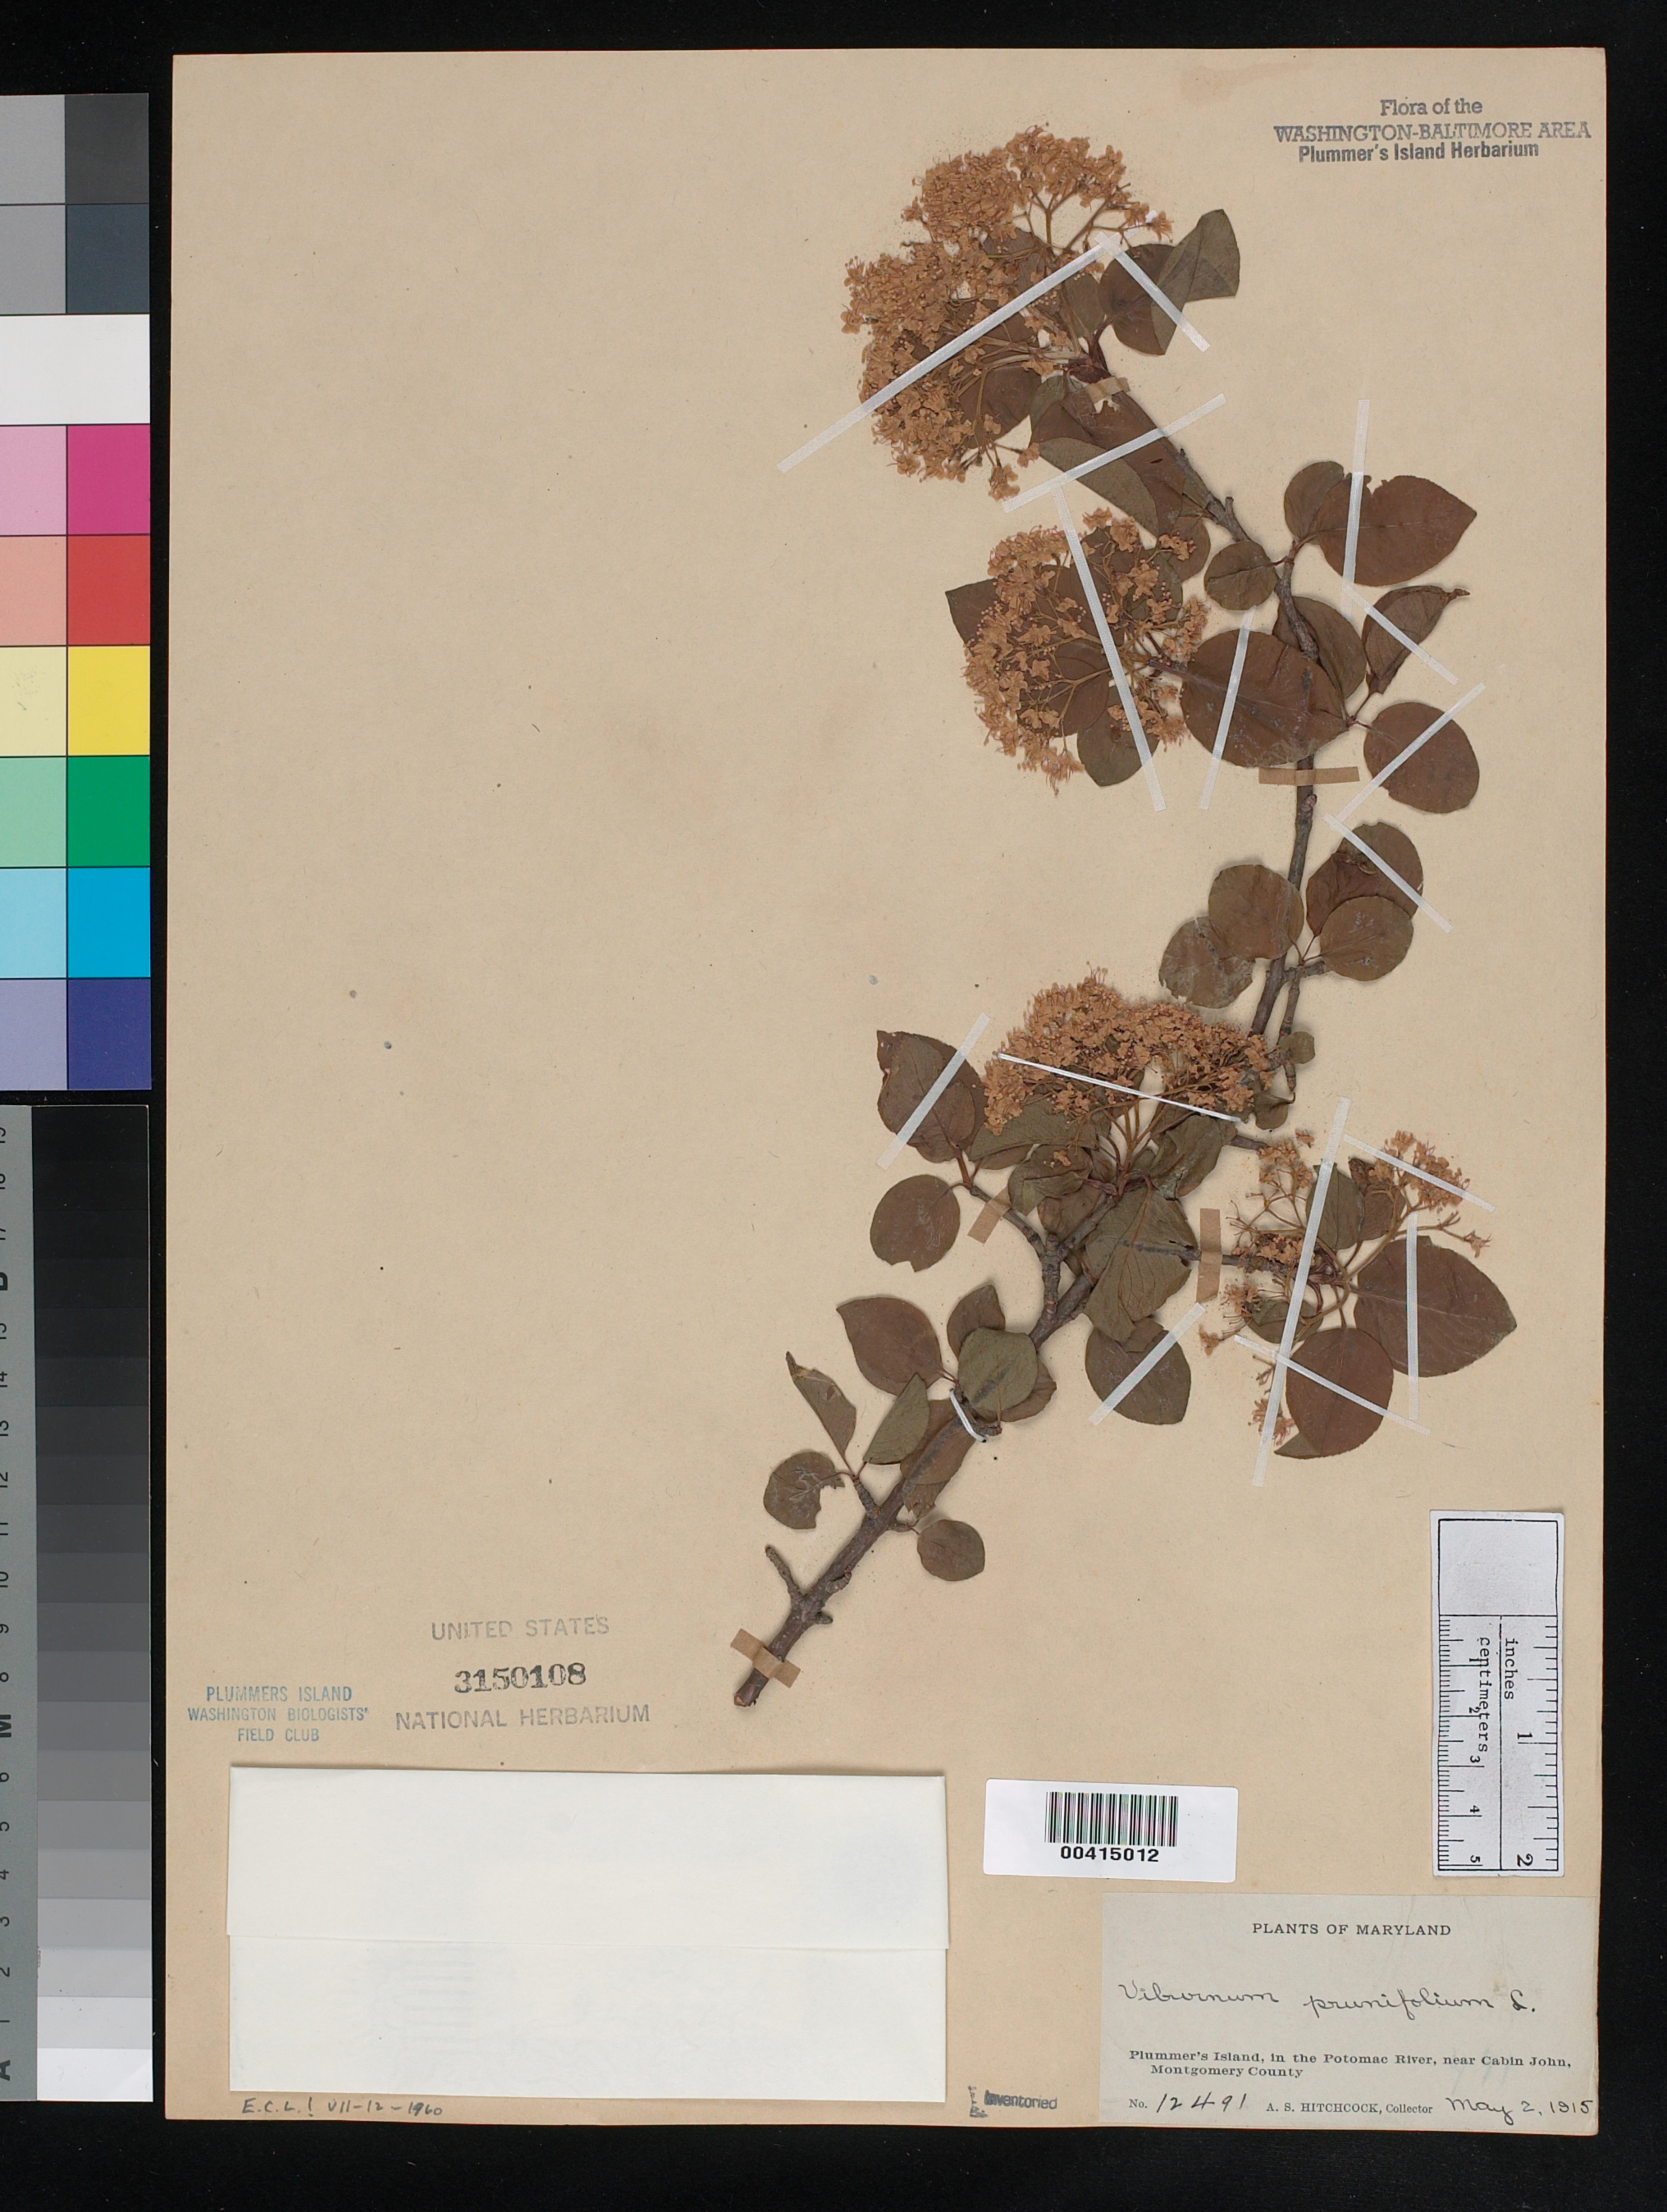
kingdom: Plantae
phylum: Tracheophyta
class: Magnoliopsida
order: Dipsacales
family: Viburnaceae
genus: Viburnum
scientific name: Viburnum prunifolium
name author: L.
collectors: A. S. Hitchcock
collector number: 12491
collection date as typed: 02 May 1915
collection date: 1915-05-02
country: United States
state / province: Maryland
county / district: Montgomery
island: Plummers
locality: Plummer's Island C. & O. Canal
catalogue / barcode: US 3150108